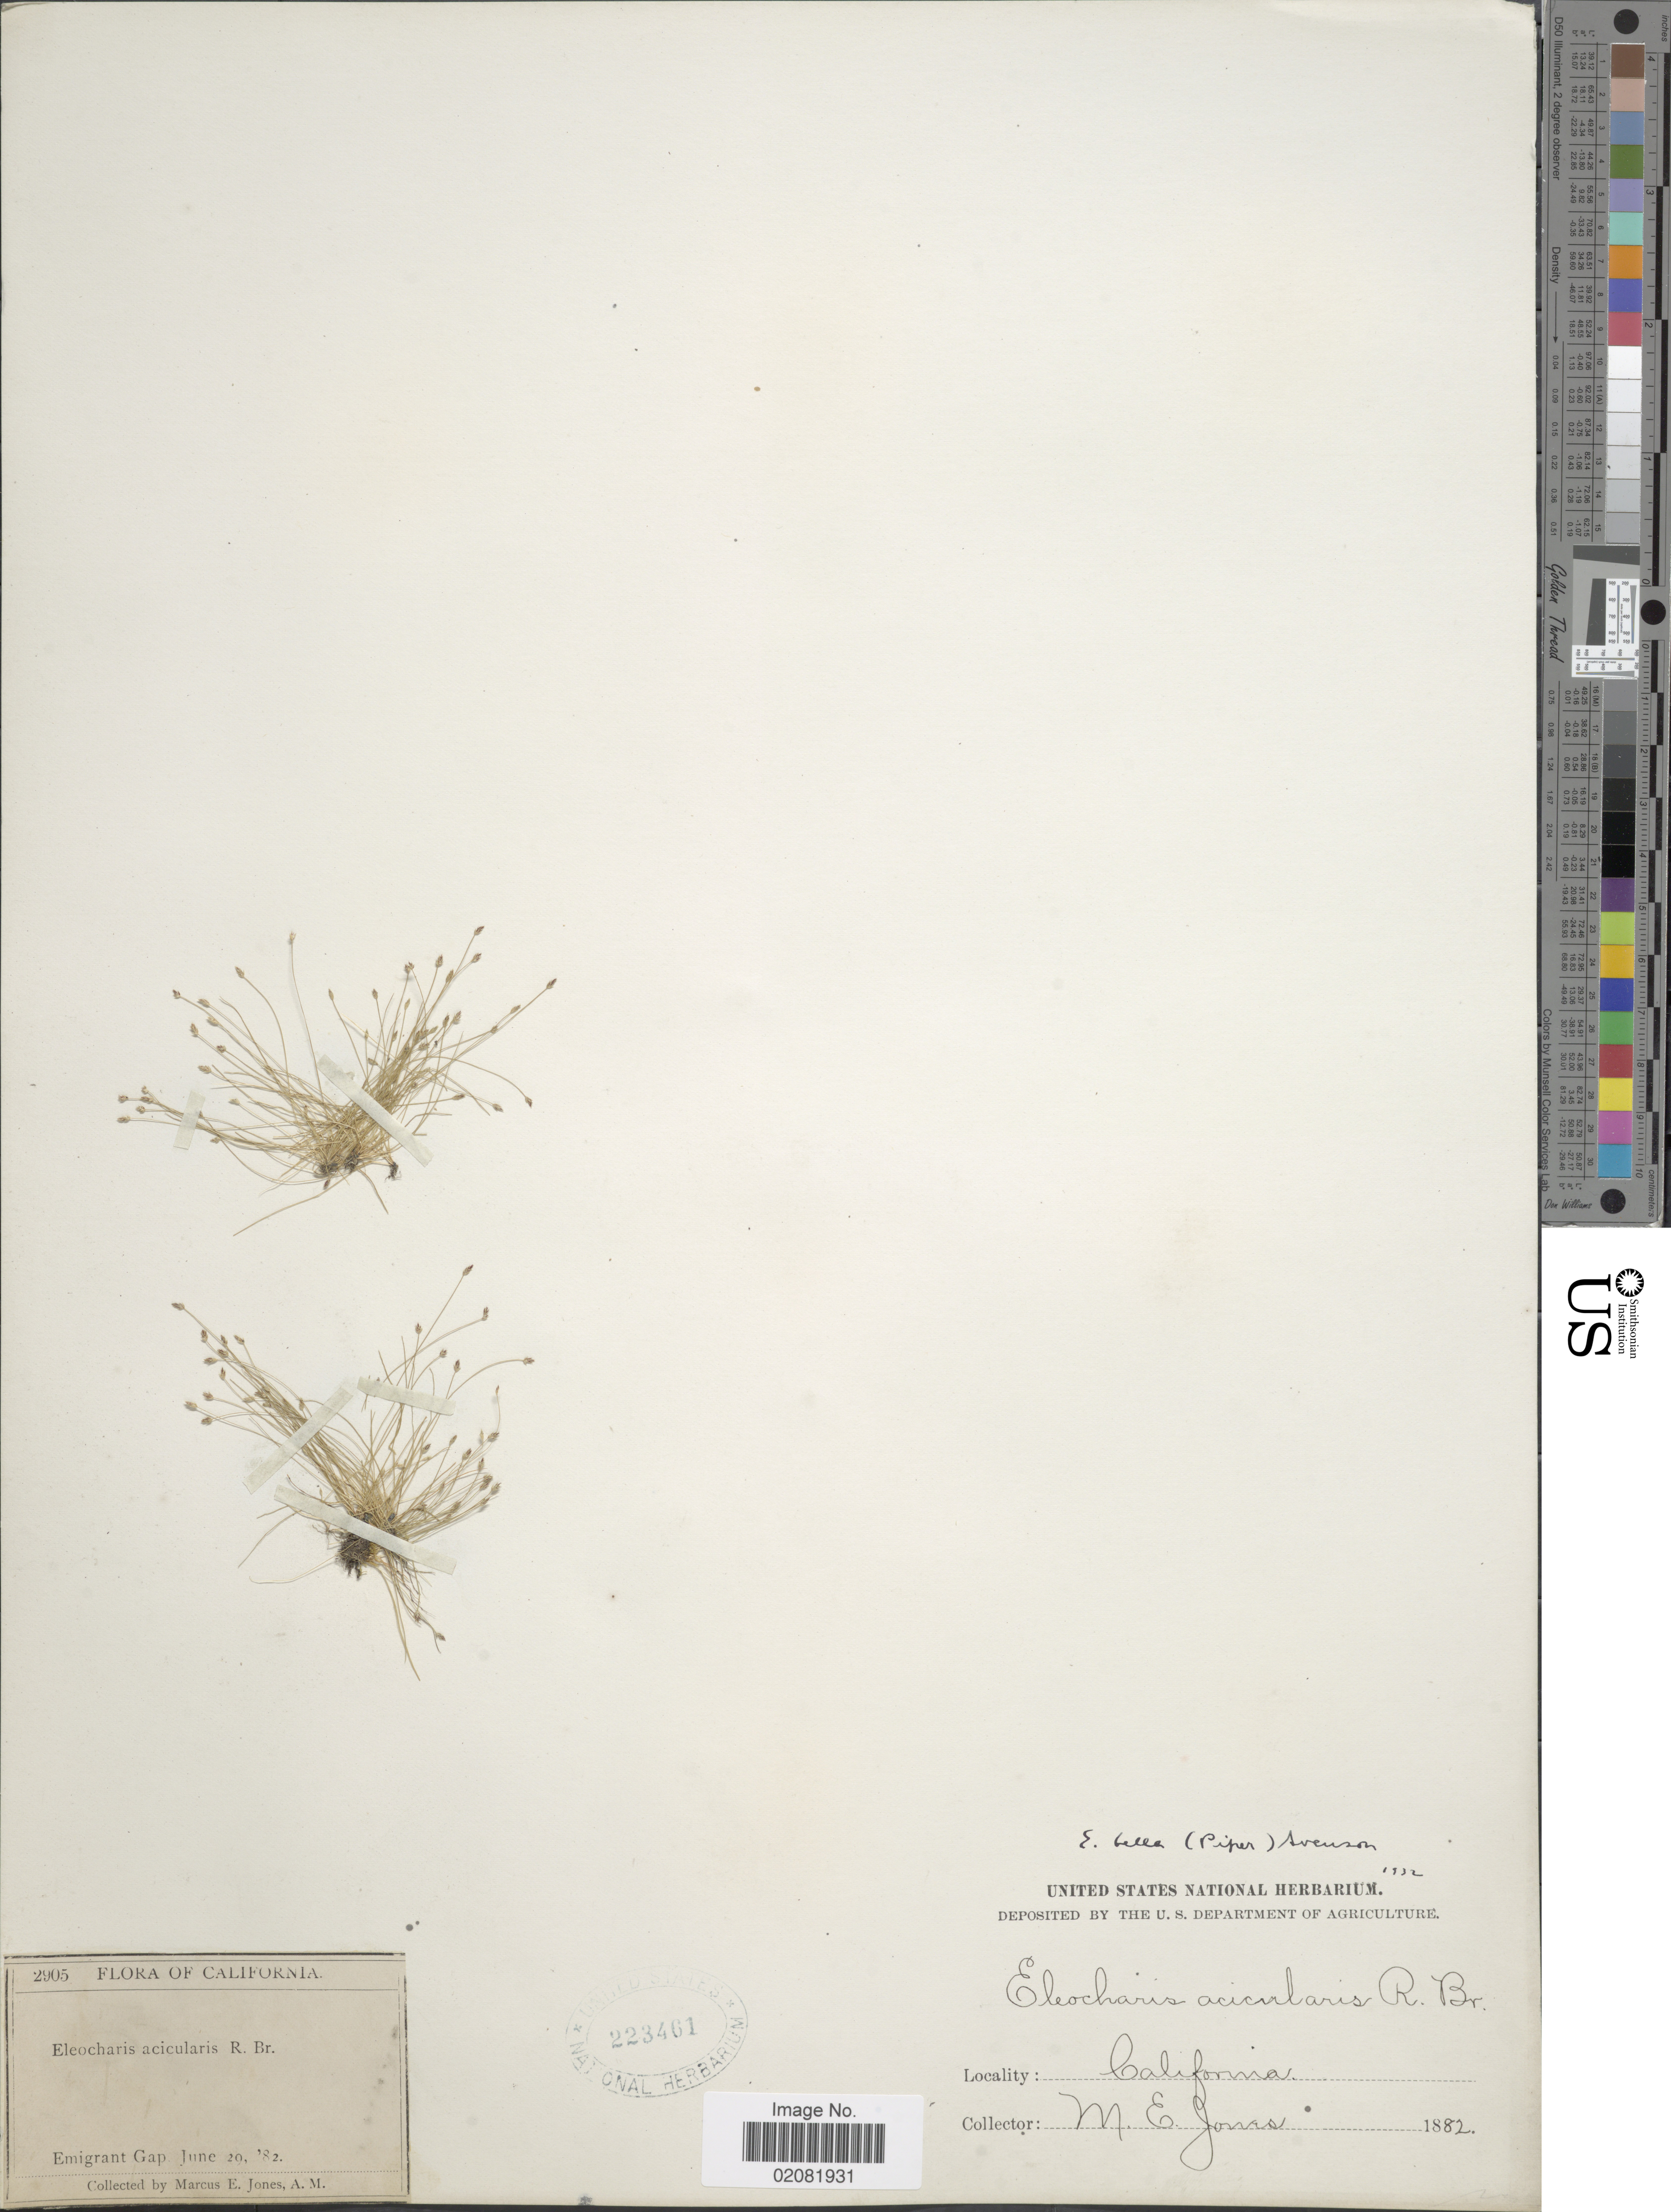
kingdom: Plantae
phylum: Tracheophyta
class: Liliopsida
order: Poales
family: Cyperaceae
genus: Eleocharis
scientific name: Eleocharis bella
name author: (Piper) Svenson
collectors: M. E. Jones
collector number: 2905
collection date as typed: Transcribed d/m/y: 29/6/82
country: United States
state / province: California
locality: Emigrant Cap.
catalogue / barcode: US 223461